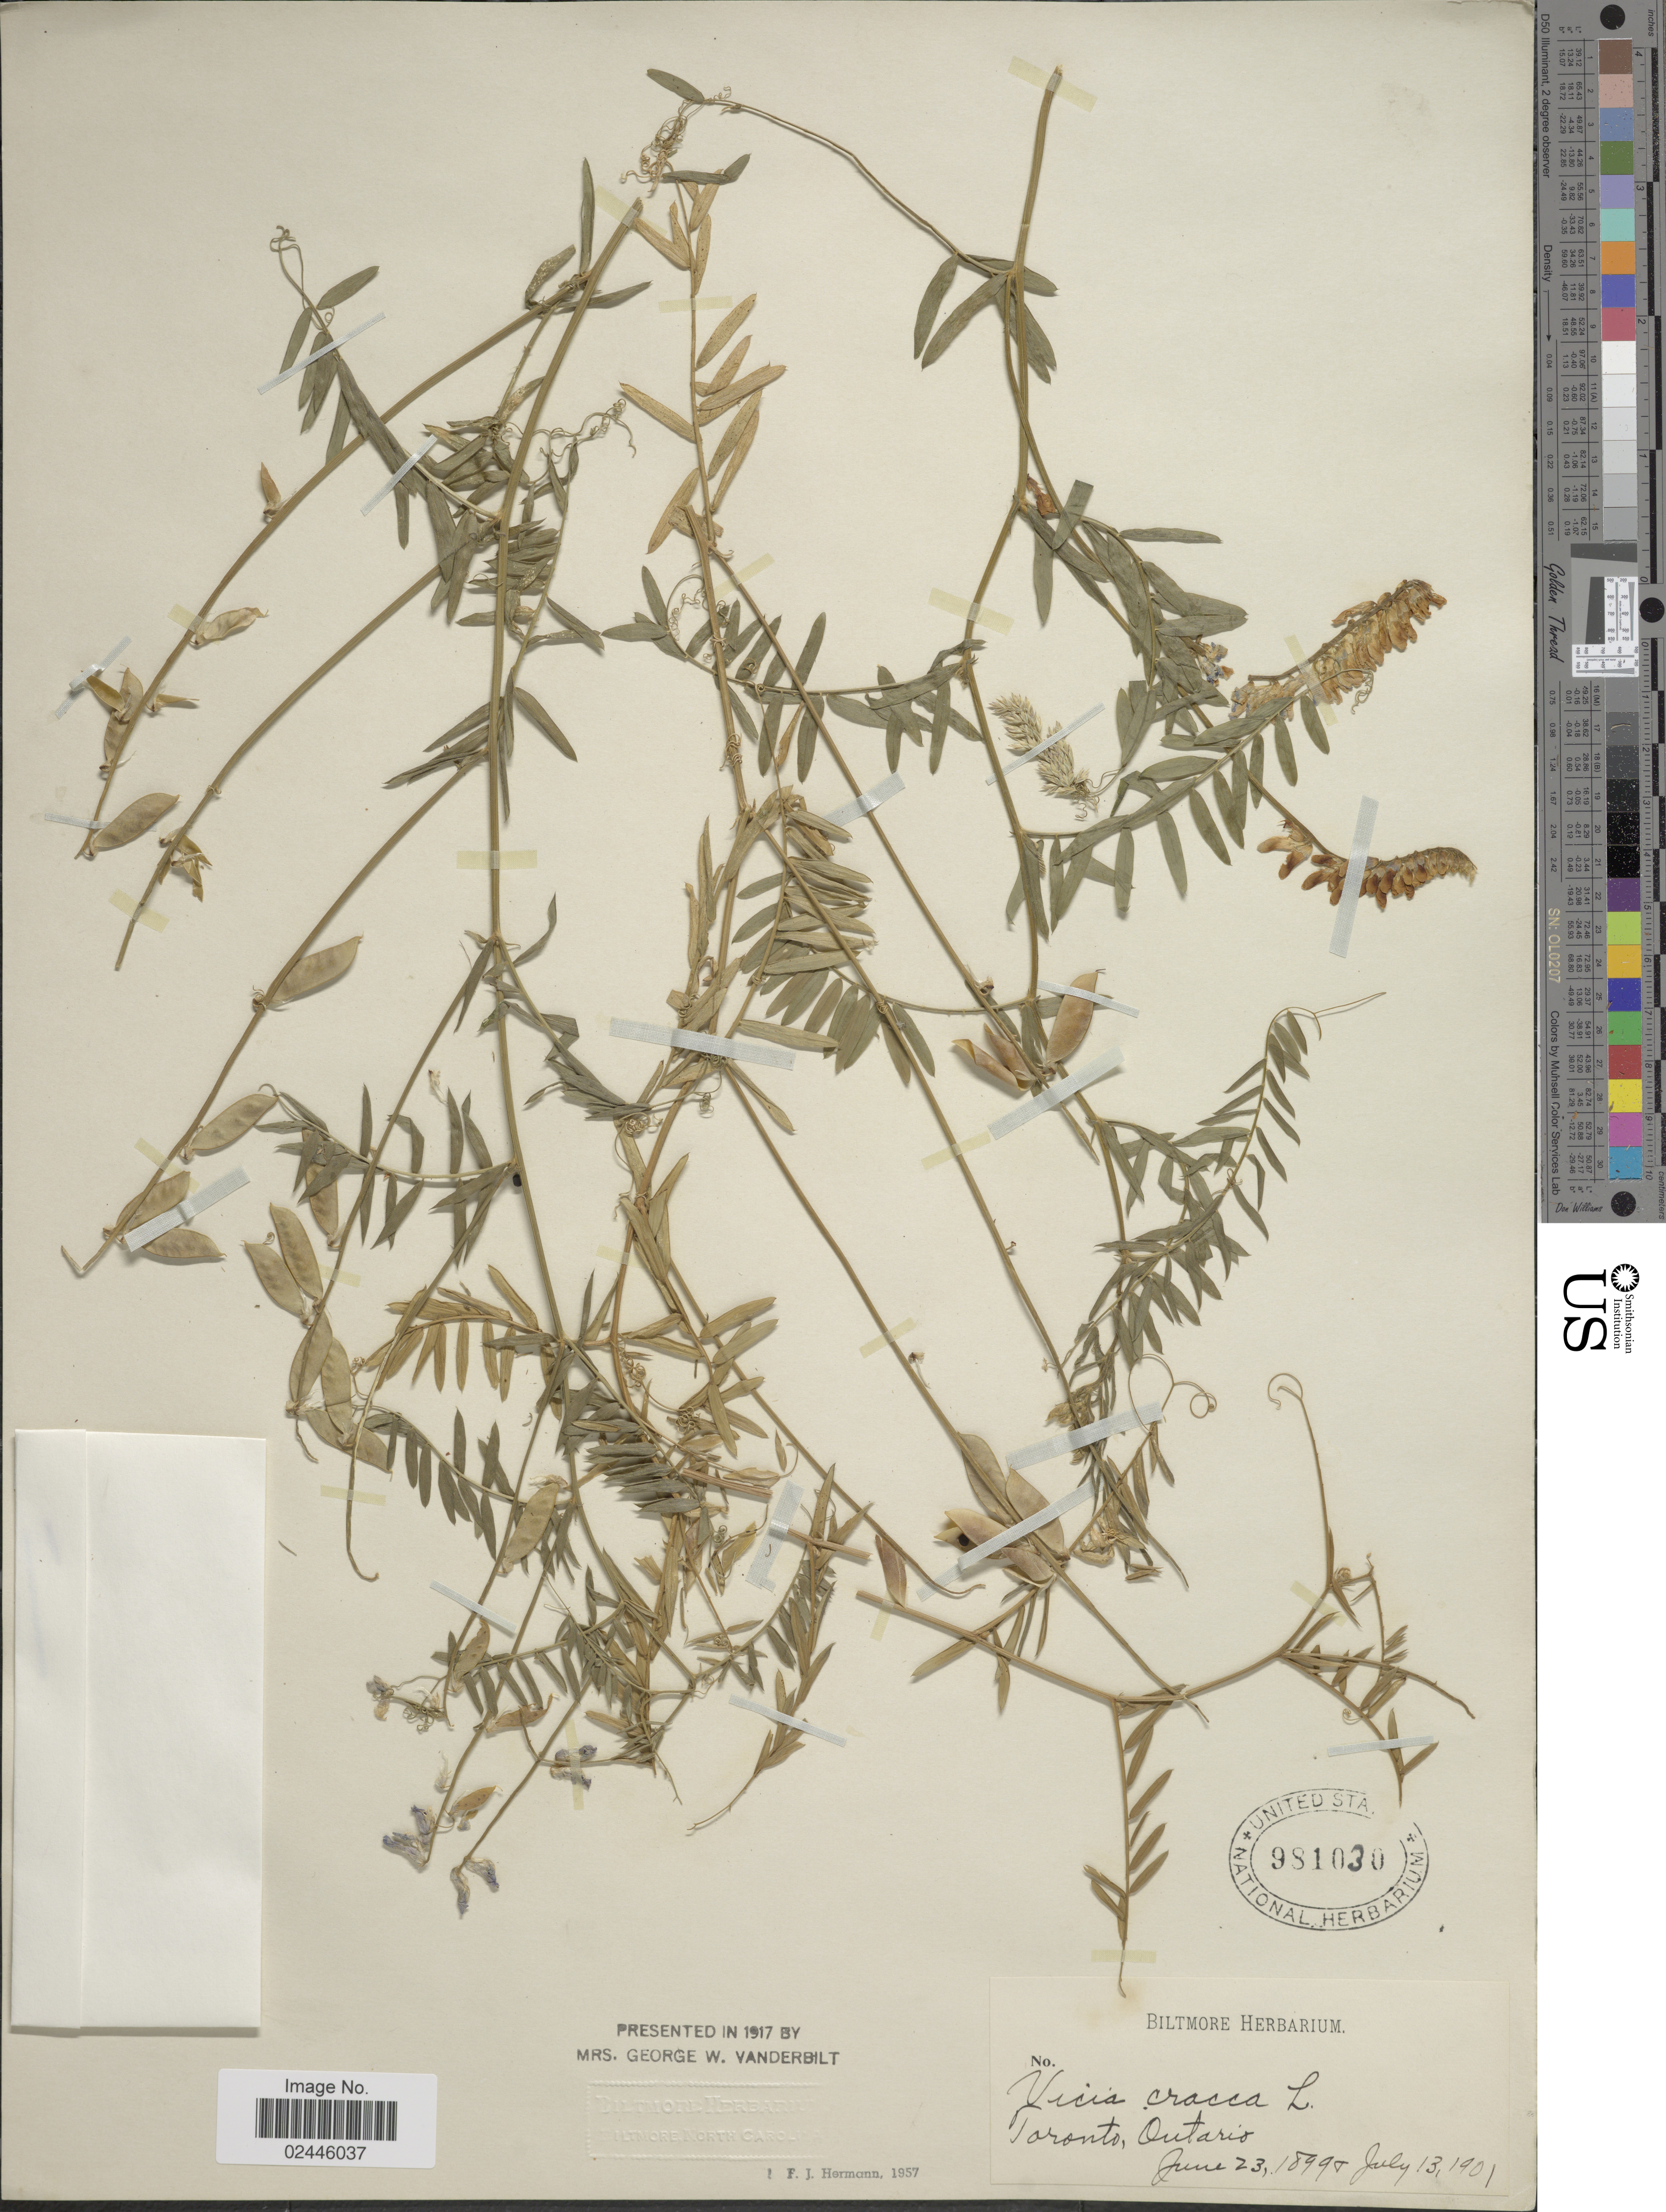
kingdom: Plantae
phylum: Tracheophyta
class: Magnoliopsida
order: Fabales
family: Fabaceae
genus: Vicia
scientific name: Vicia cracca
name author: L.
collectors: ex herb. Biltmore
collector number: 1899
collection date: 1901-07-13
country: Canada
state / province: Ontario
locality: Toronto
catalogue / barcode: US 981030